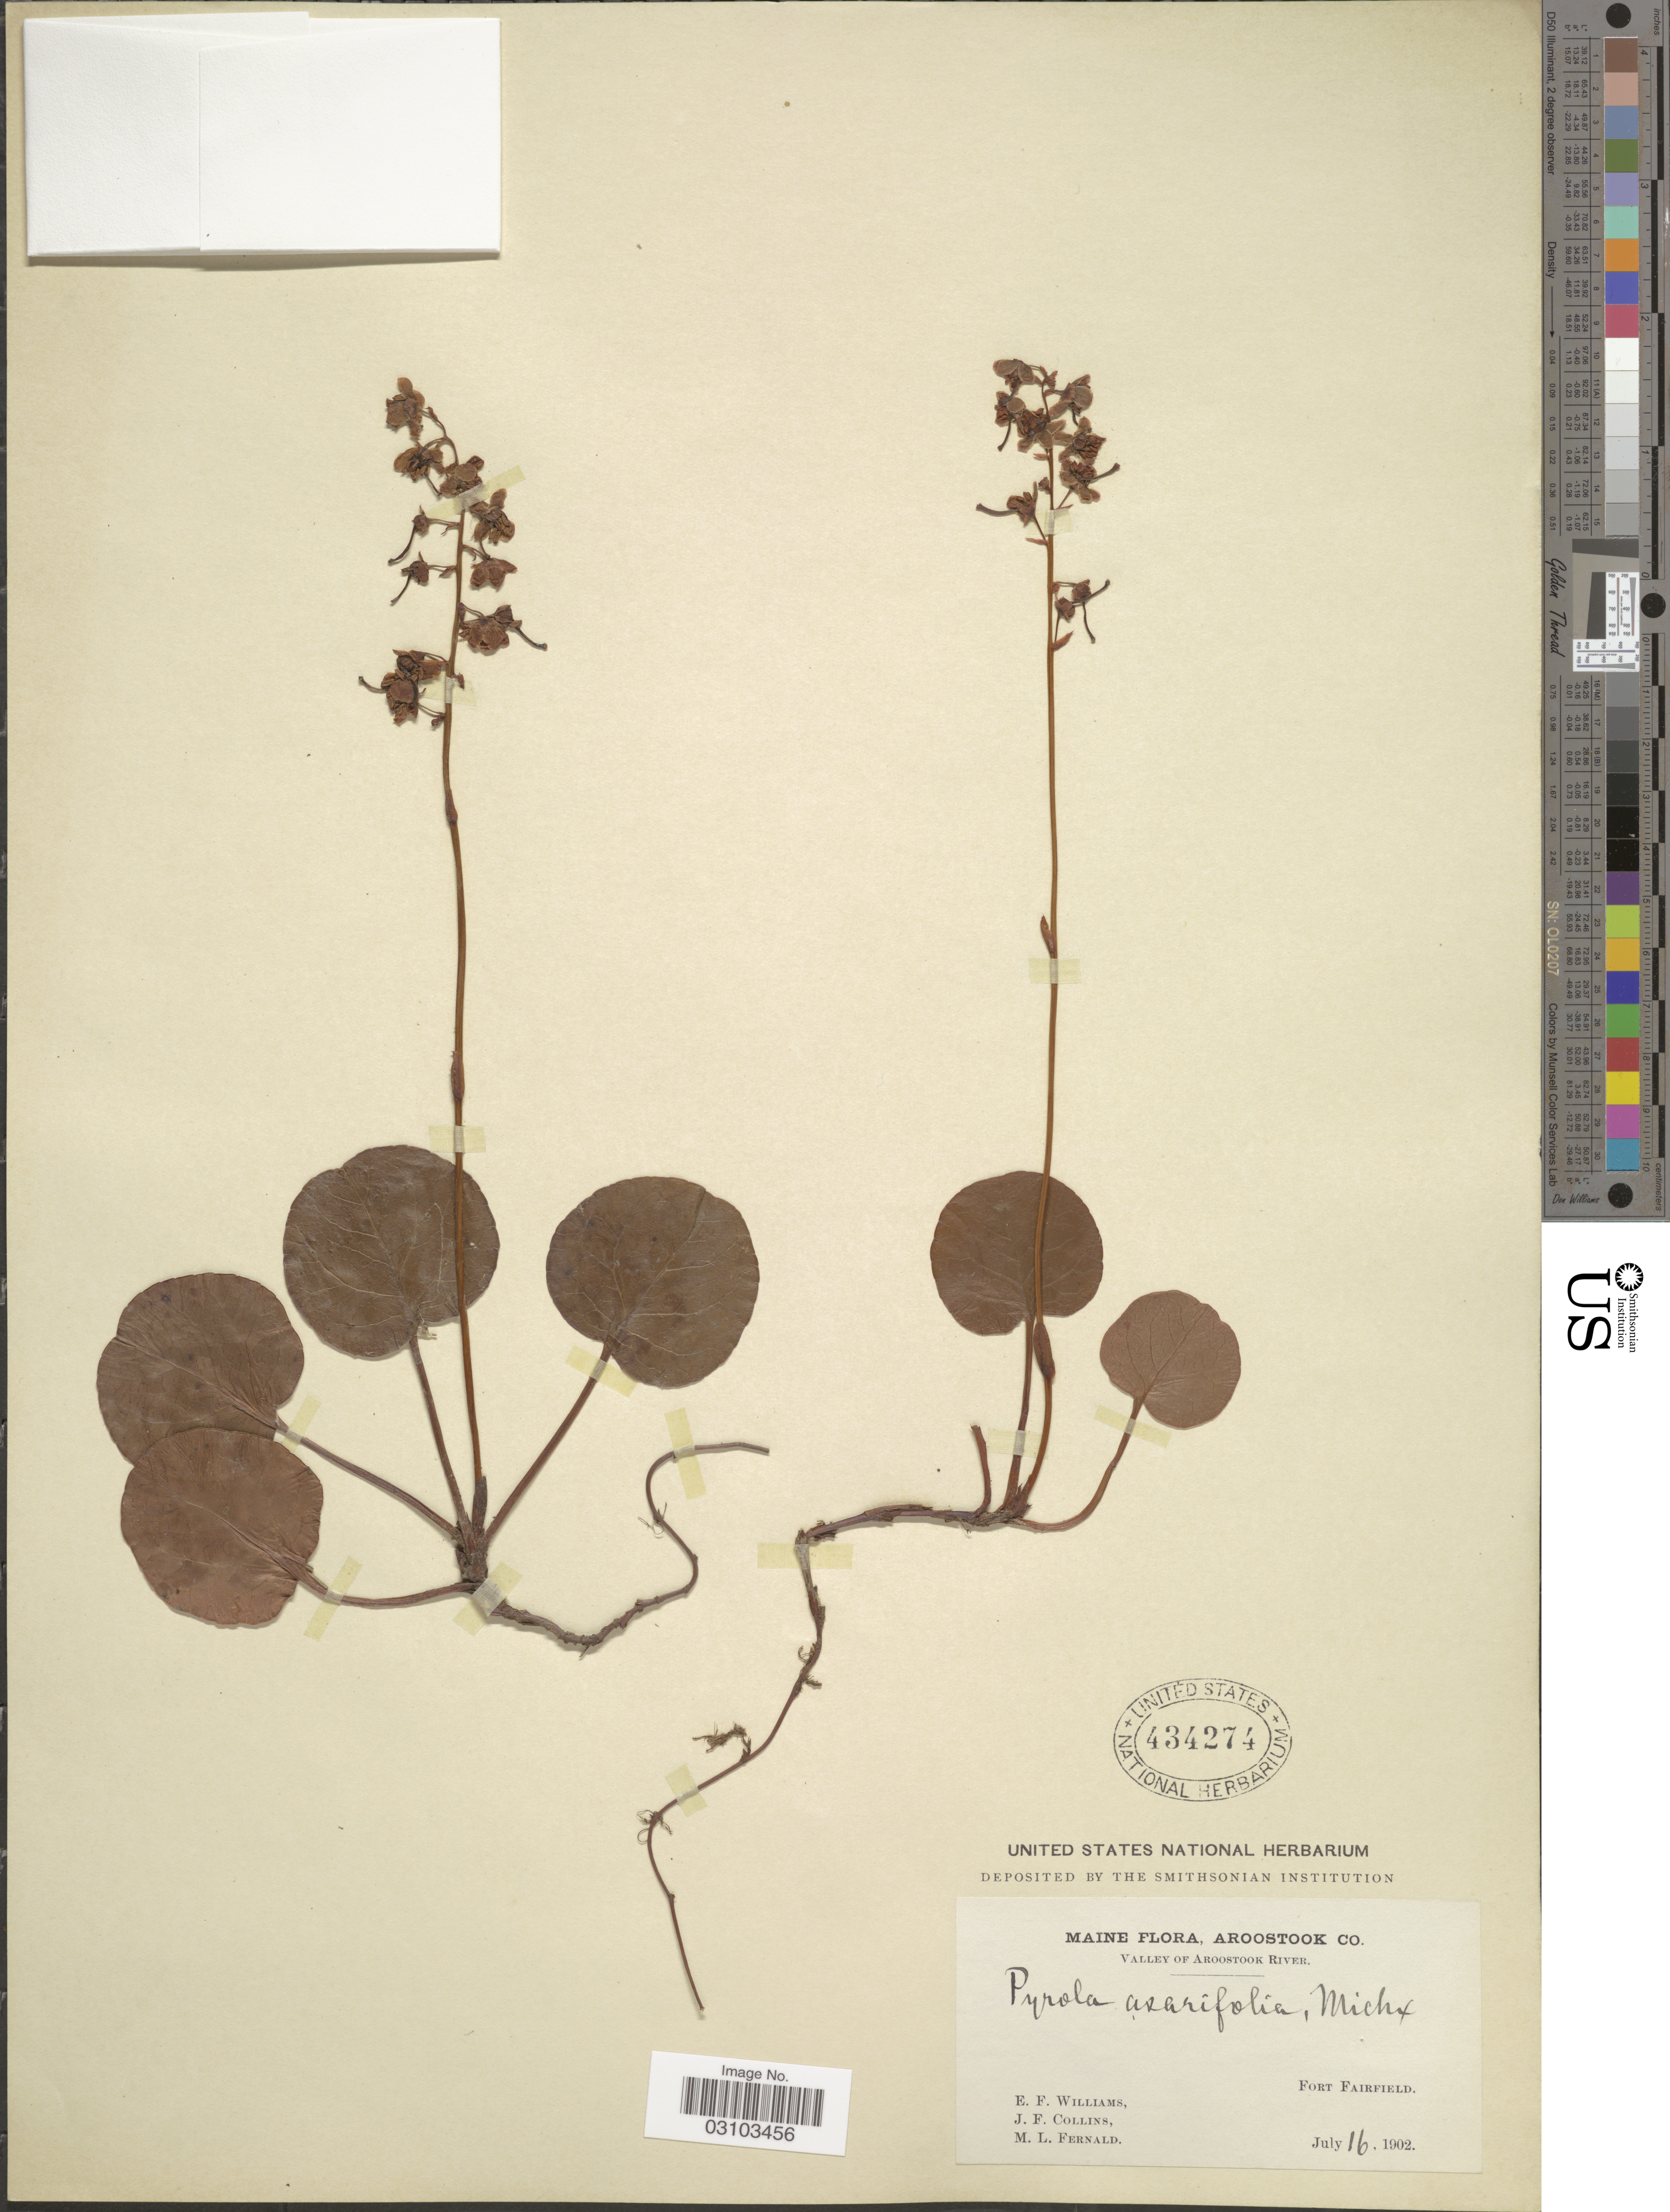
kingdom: Plantae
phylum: Tracheophyta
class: Magnoliopsida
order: Ericales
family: Ericaceae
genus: Pyrola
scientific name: Pyrola asarifolia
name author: Michx.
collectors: E. Williams, J. Collins & M. L. Fernald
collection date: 1902-07-16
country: United States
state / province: Maine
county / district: Aroostook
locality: Valley of Aroostook River, Fort Fairfield.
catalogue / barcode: US 434274